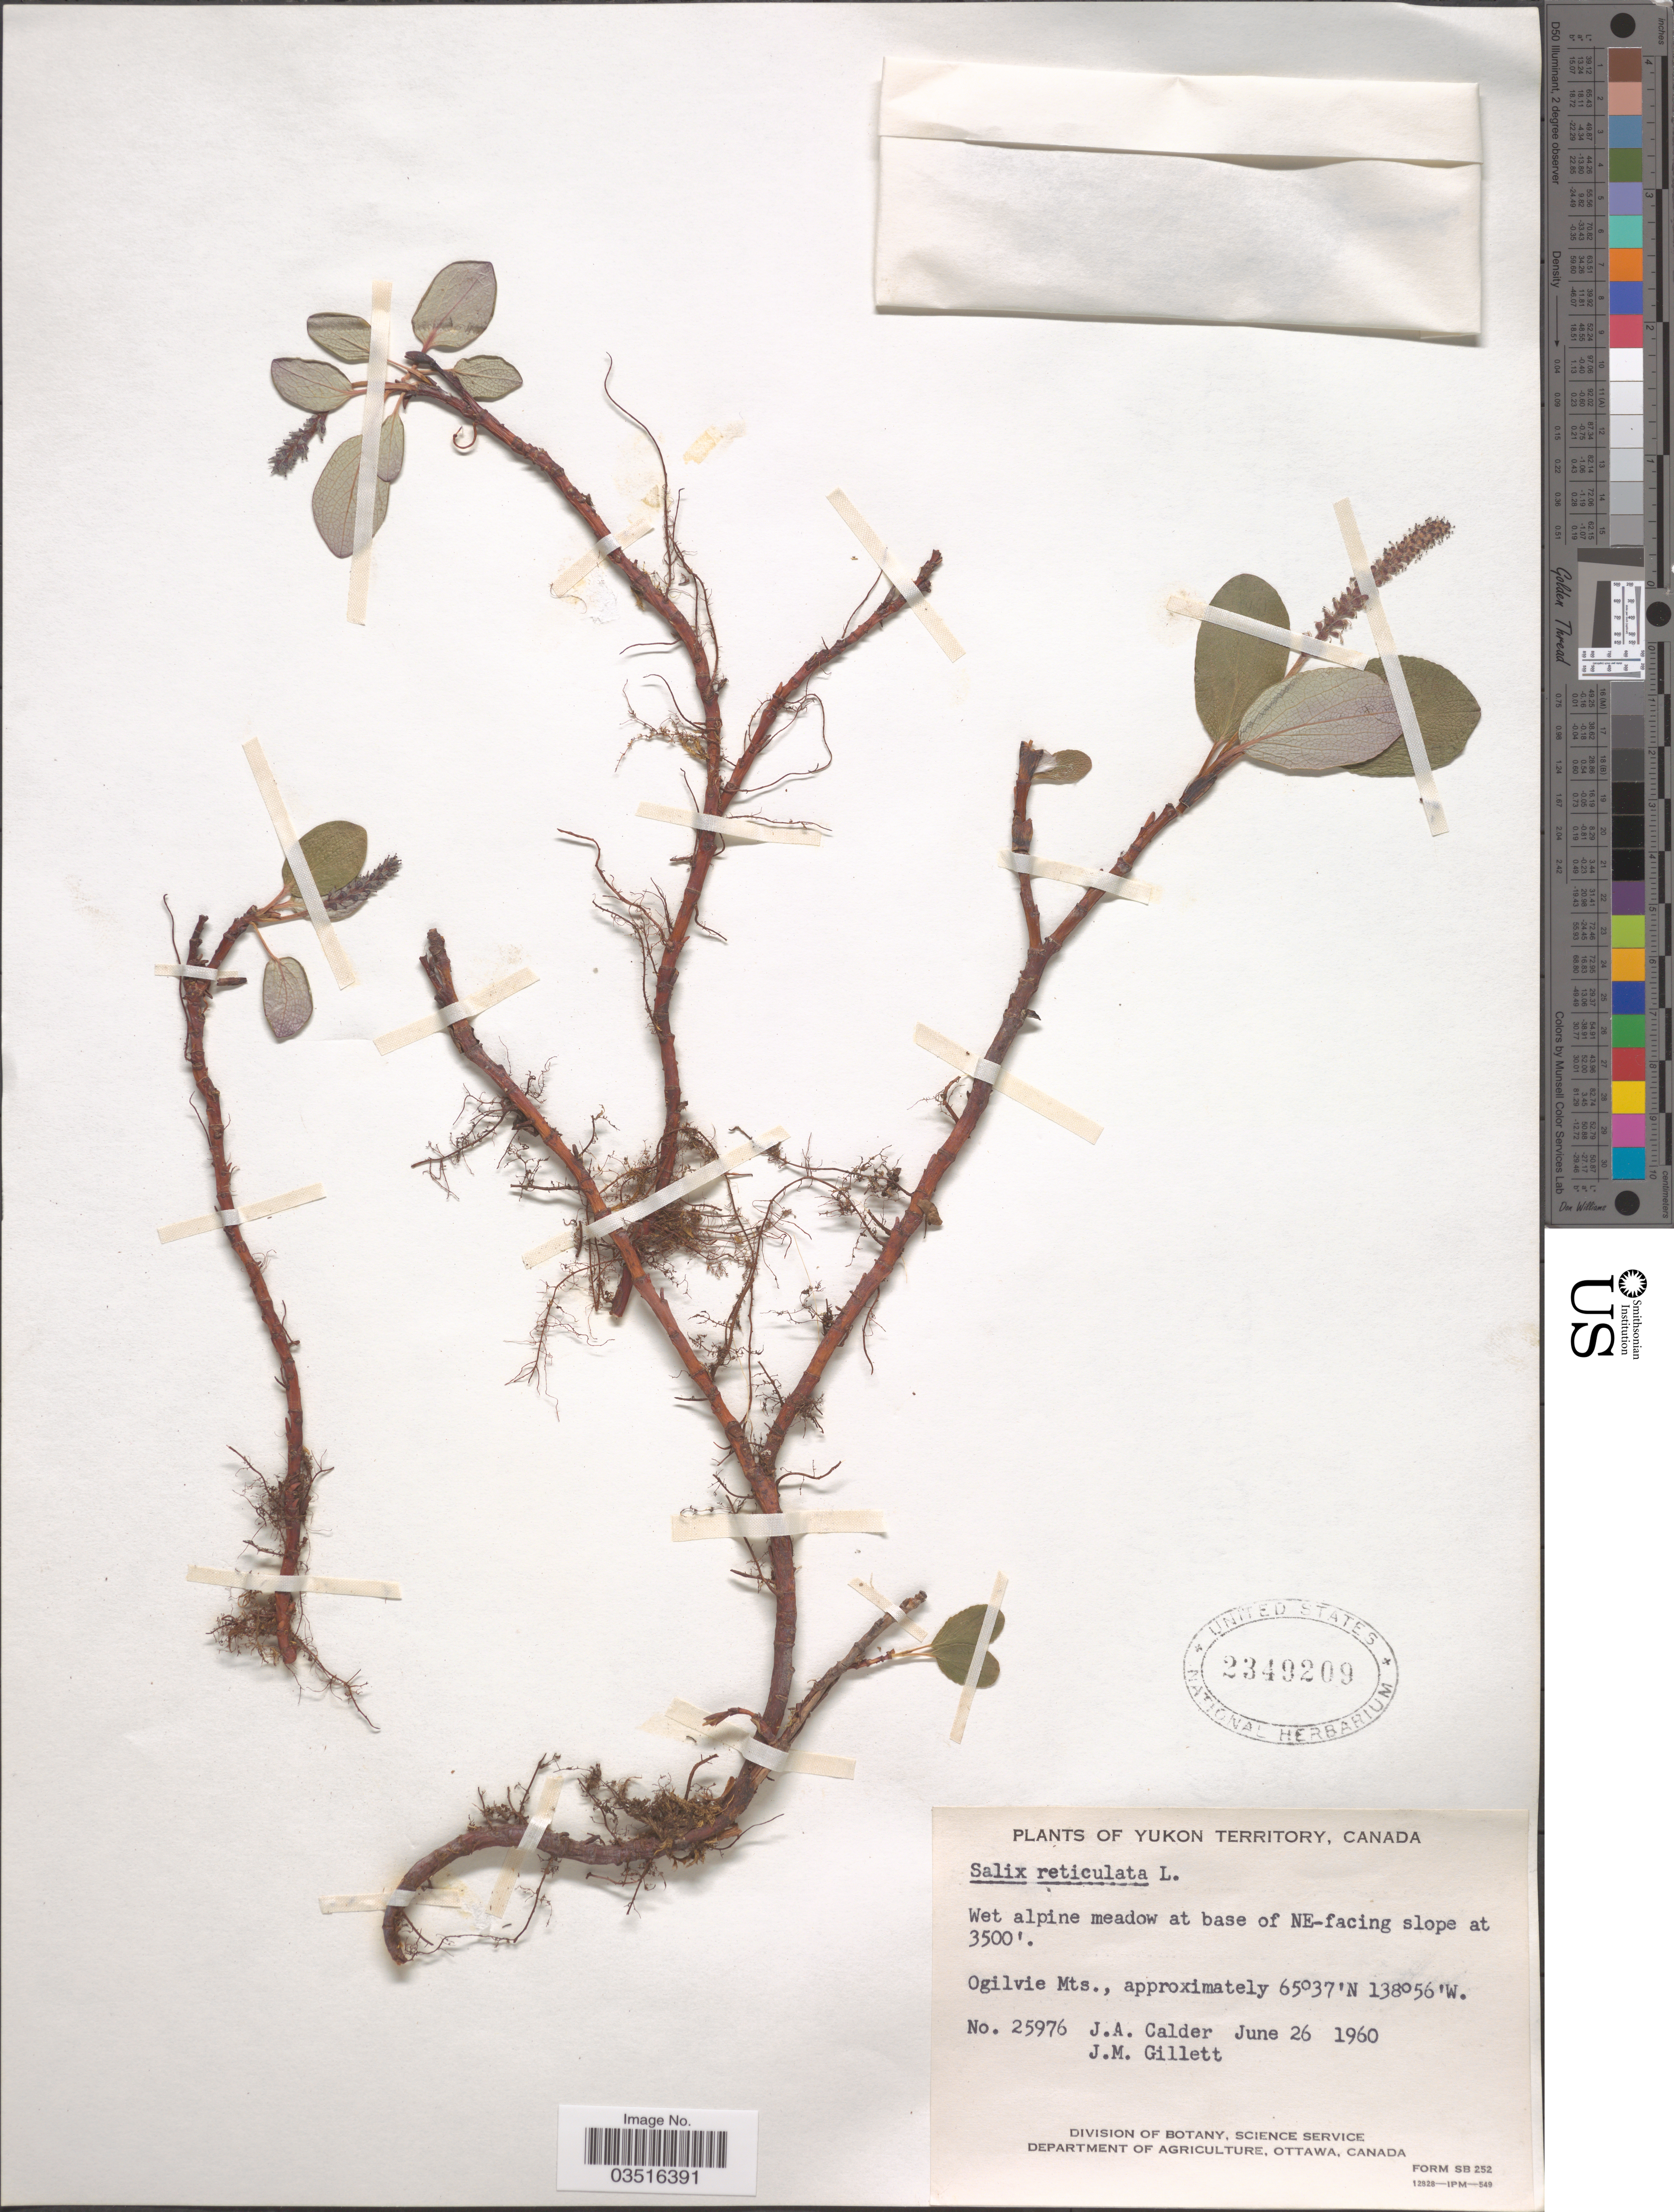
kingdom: Plantae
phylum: Tracheophyta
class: Magnoliopsida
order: Malpighiales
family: Salicaceae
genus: Salix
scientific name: Salix reticulata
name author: L.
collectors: J. A. Calder & J. M. Gillett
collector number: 25976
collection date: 1960-06-26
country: Canada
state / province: Yukon Territory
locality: Wet alpine meadow at base of NE-facing slope. Ogilvie Mts.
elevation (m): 1067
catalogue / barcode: US 2349209